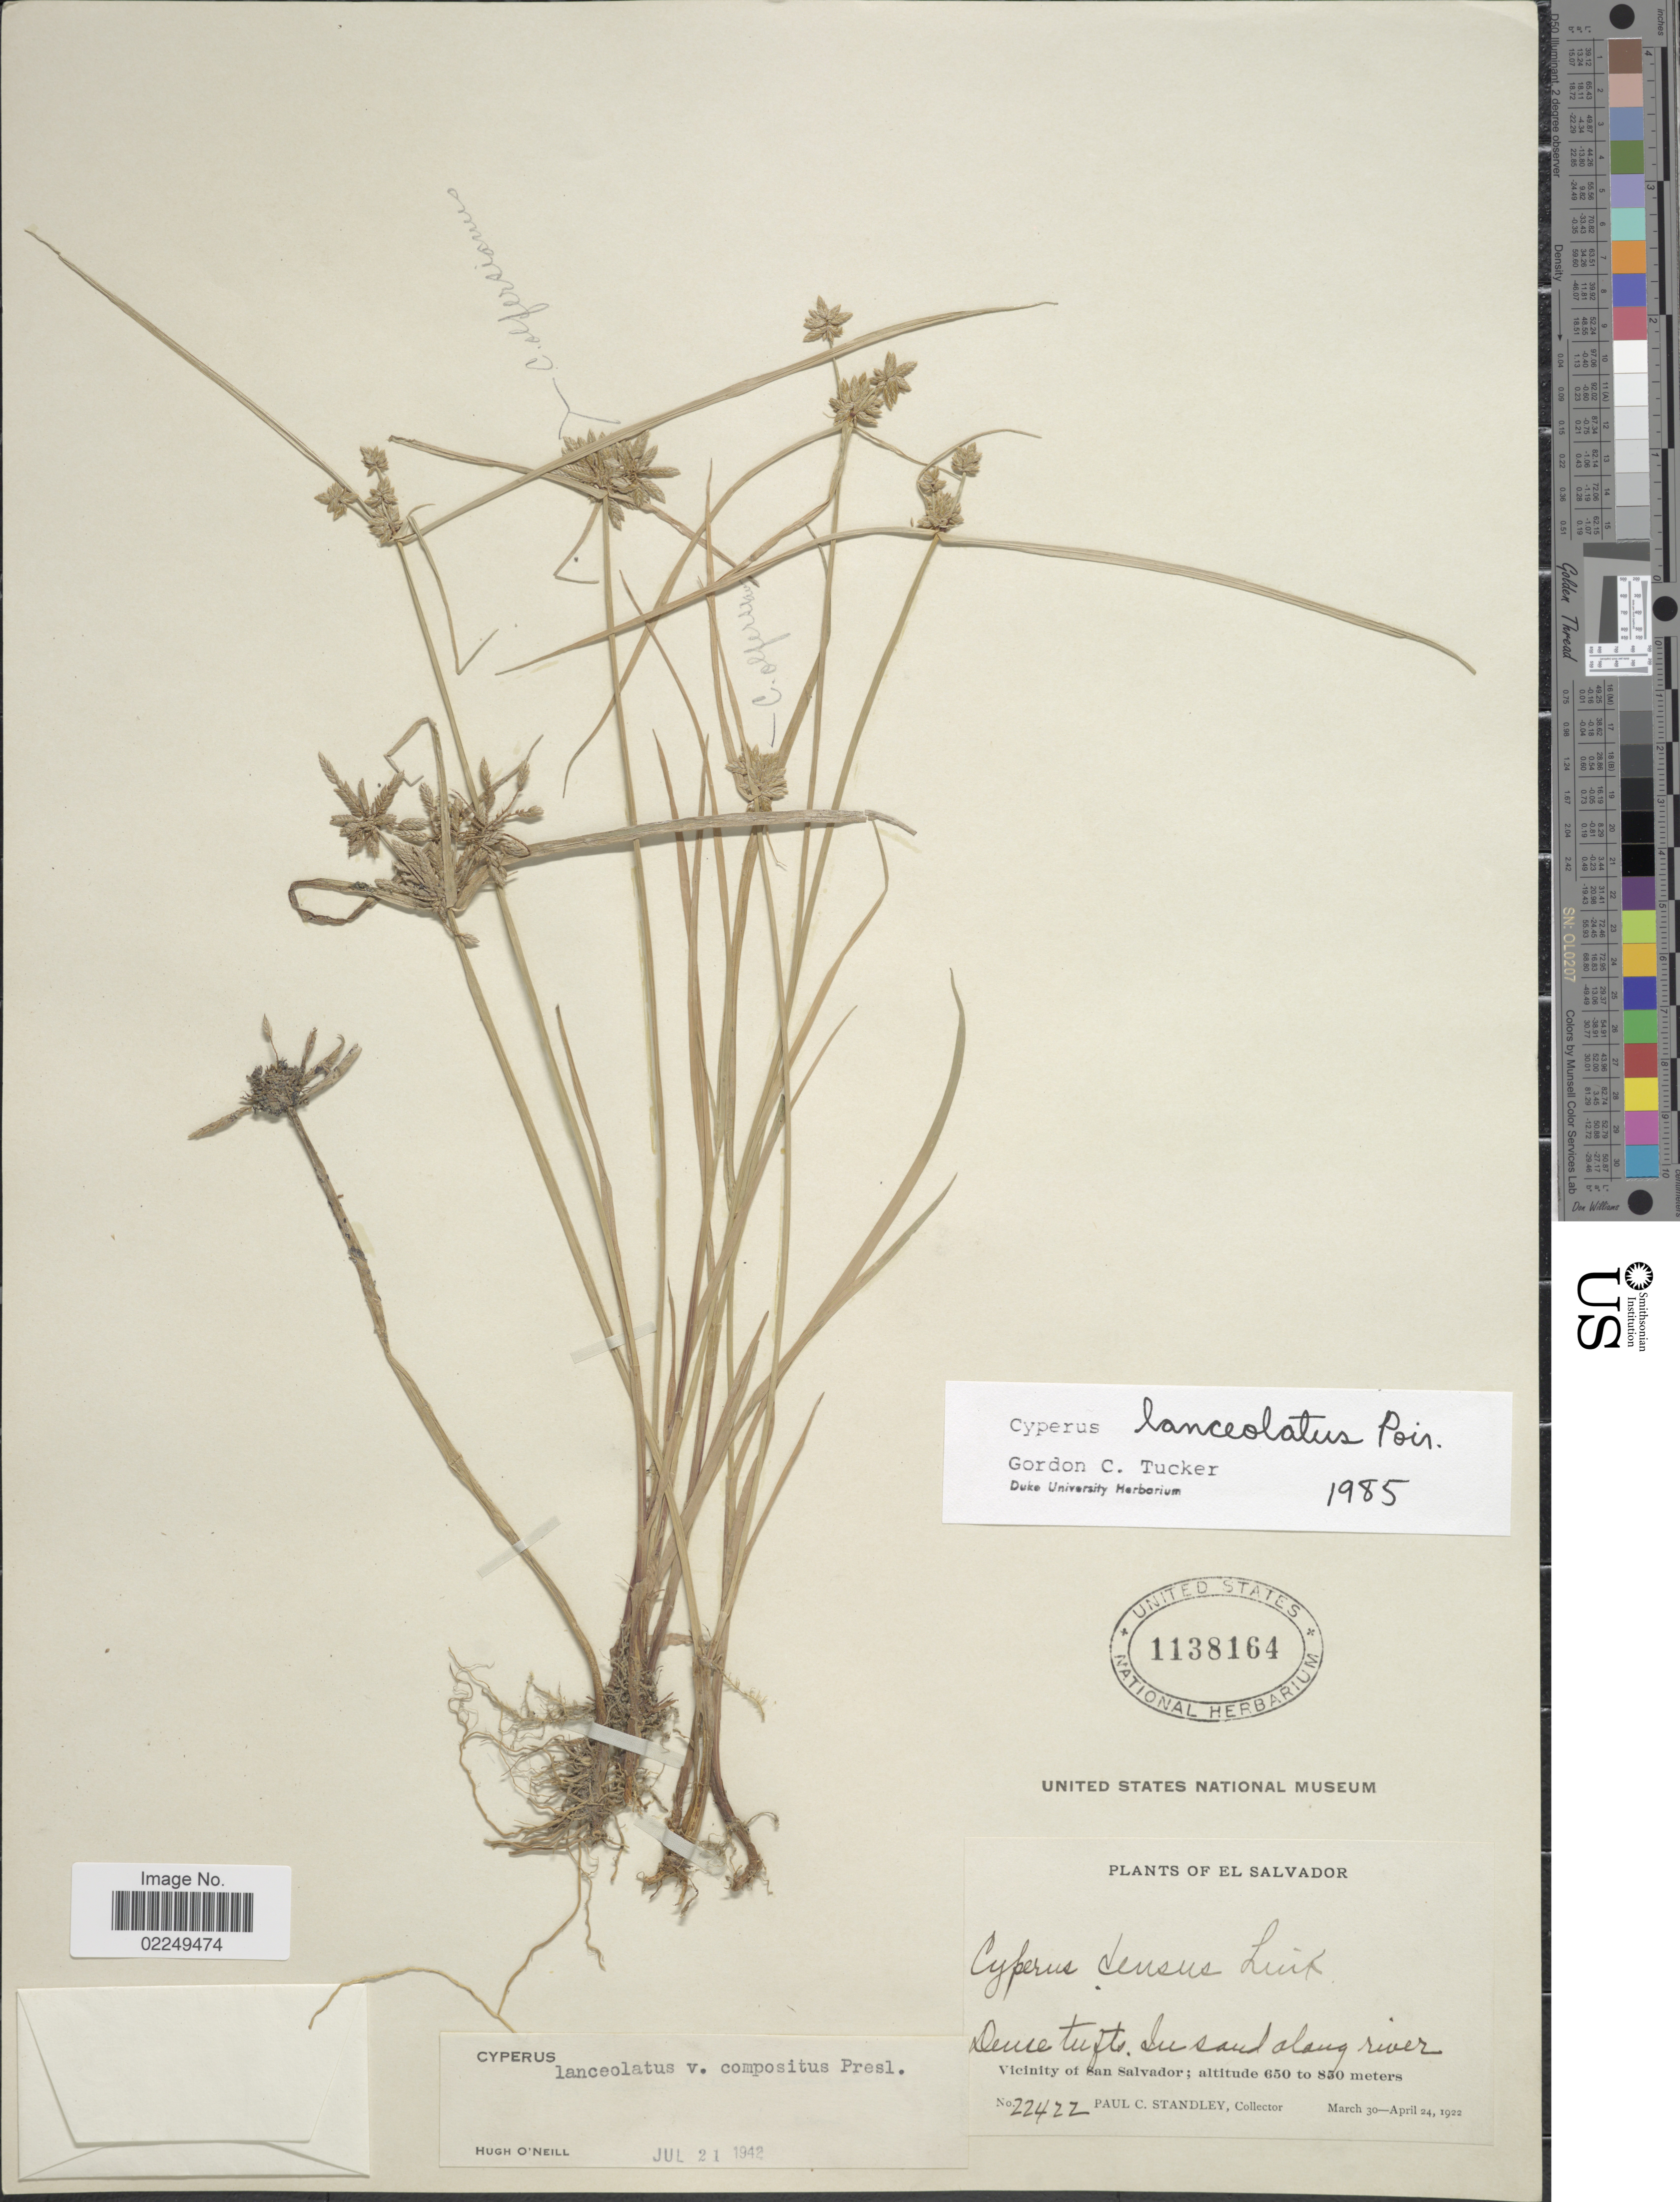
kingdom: Plantae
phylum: Tracheophyta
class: Liliopsida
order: Poales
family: Cyperaceae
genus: Cyperus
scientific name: Cyperus lanceolatus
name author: Poir.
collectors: P. C. Standley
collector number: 22422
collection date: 1922-03-30/1922-04-24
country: El Salvador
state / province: San Salvador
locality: Vicinity of San Salvador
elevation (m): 650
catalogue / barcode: US 1138164